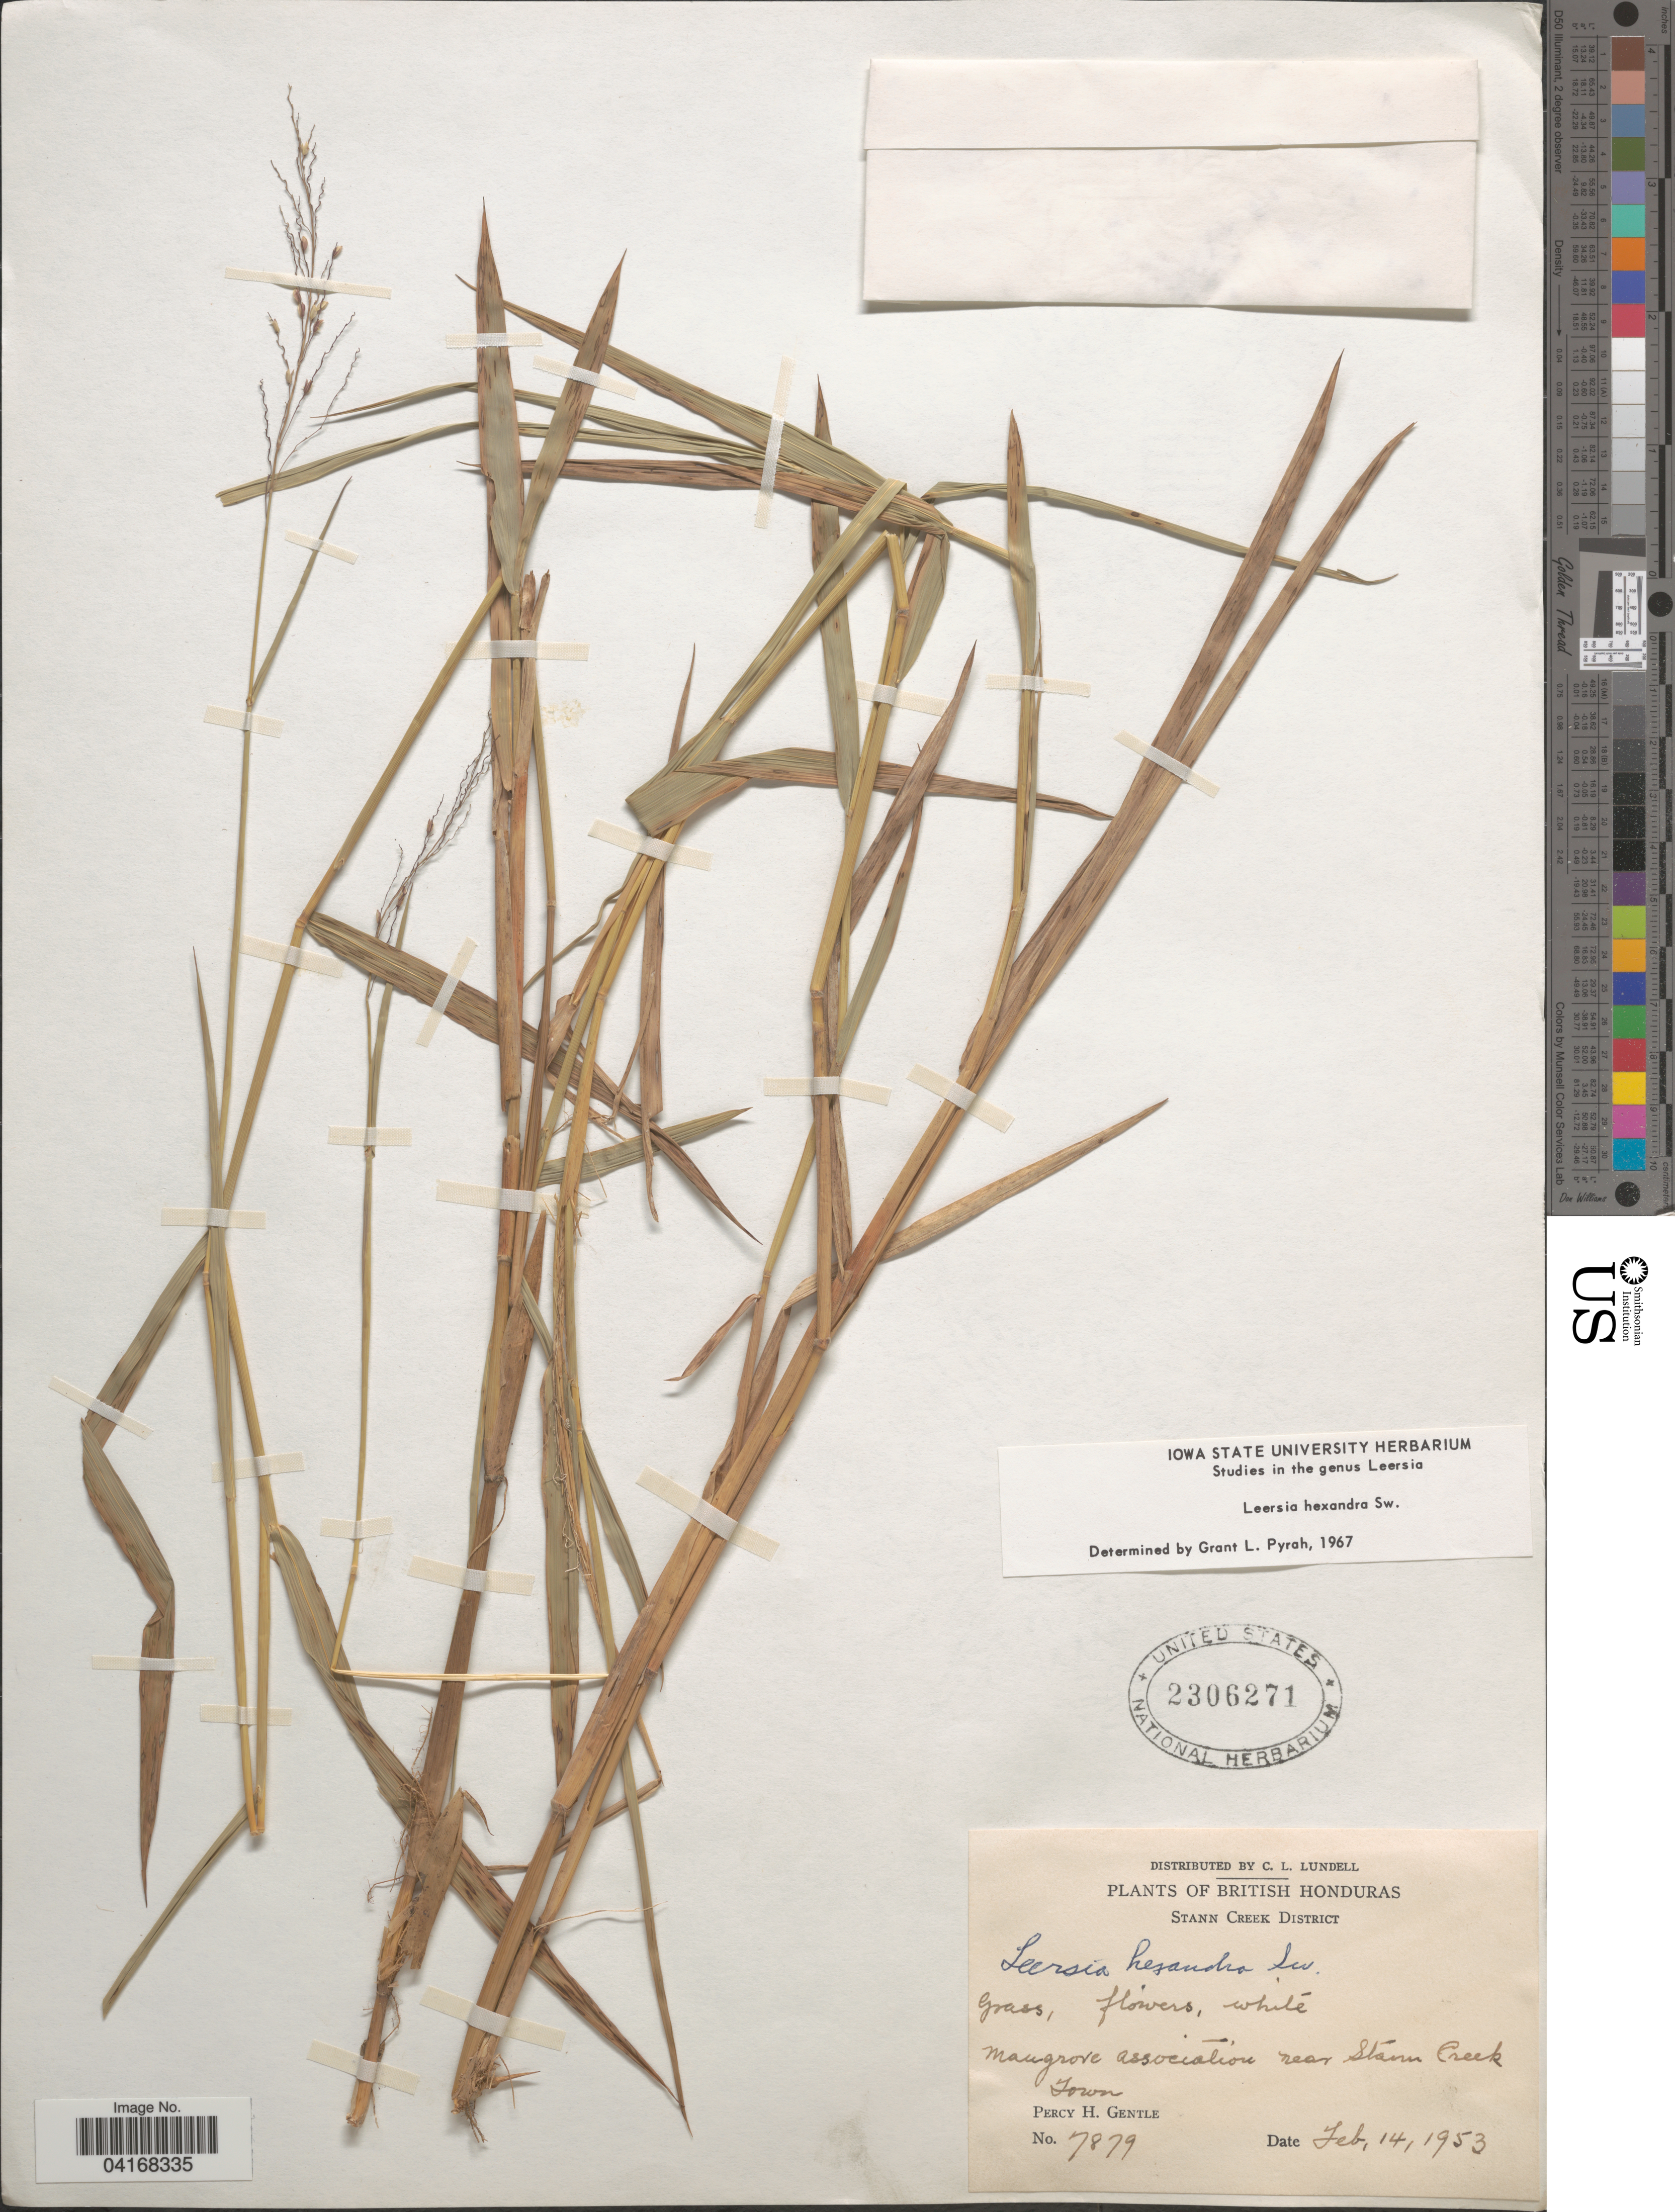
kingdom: Plantae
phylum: Tracheophyta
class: Liliopsida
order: Poales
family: Poaceae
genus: Leersia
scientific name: Leersia hexandra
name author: Sw.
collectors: P. H. Gentle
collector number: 7879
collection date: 1953-02-14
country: Belize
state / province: Stann Creek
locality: British Honduras. Mangrove association near Stann Creek Town.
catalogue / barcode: US 2306271